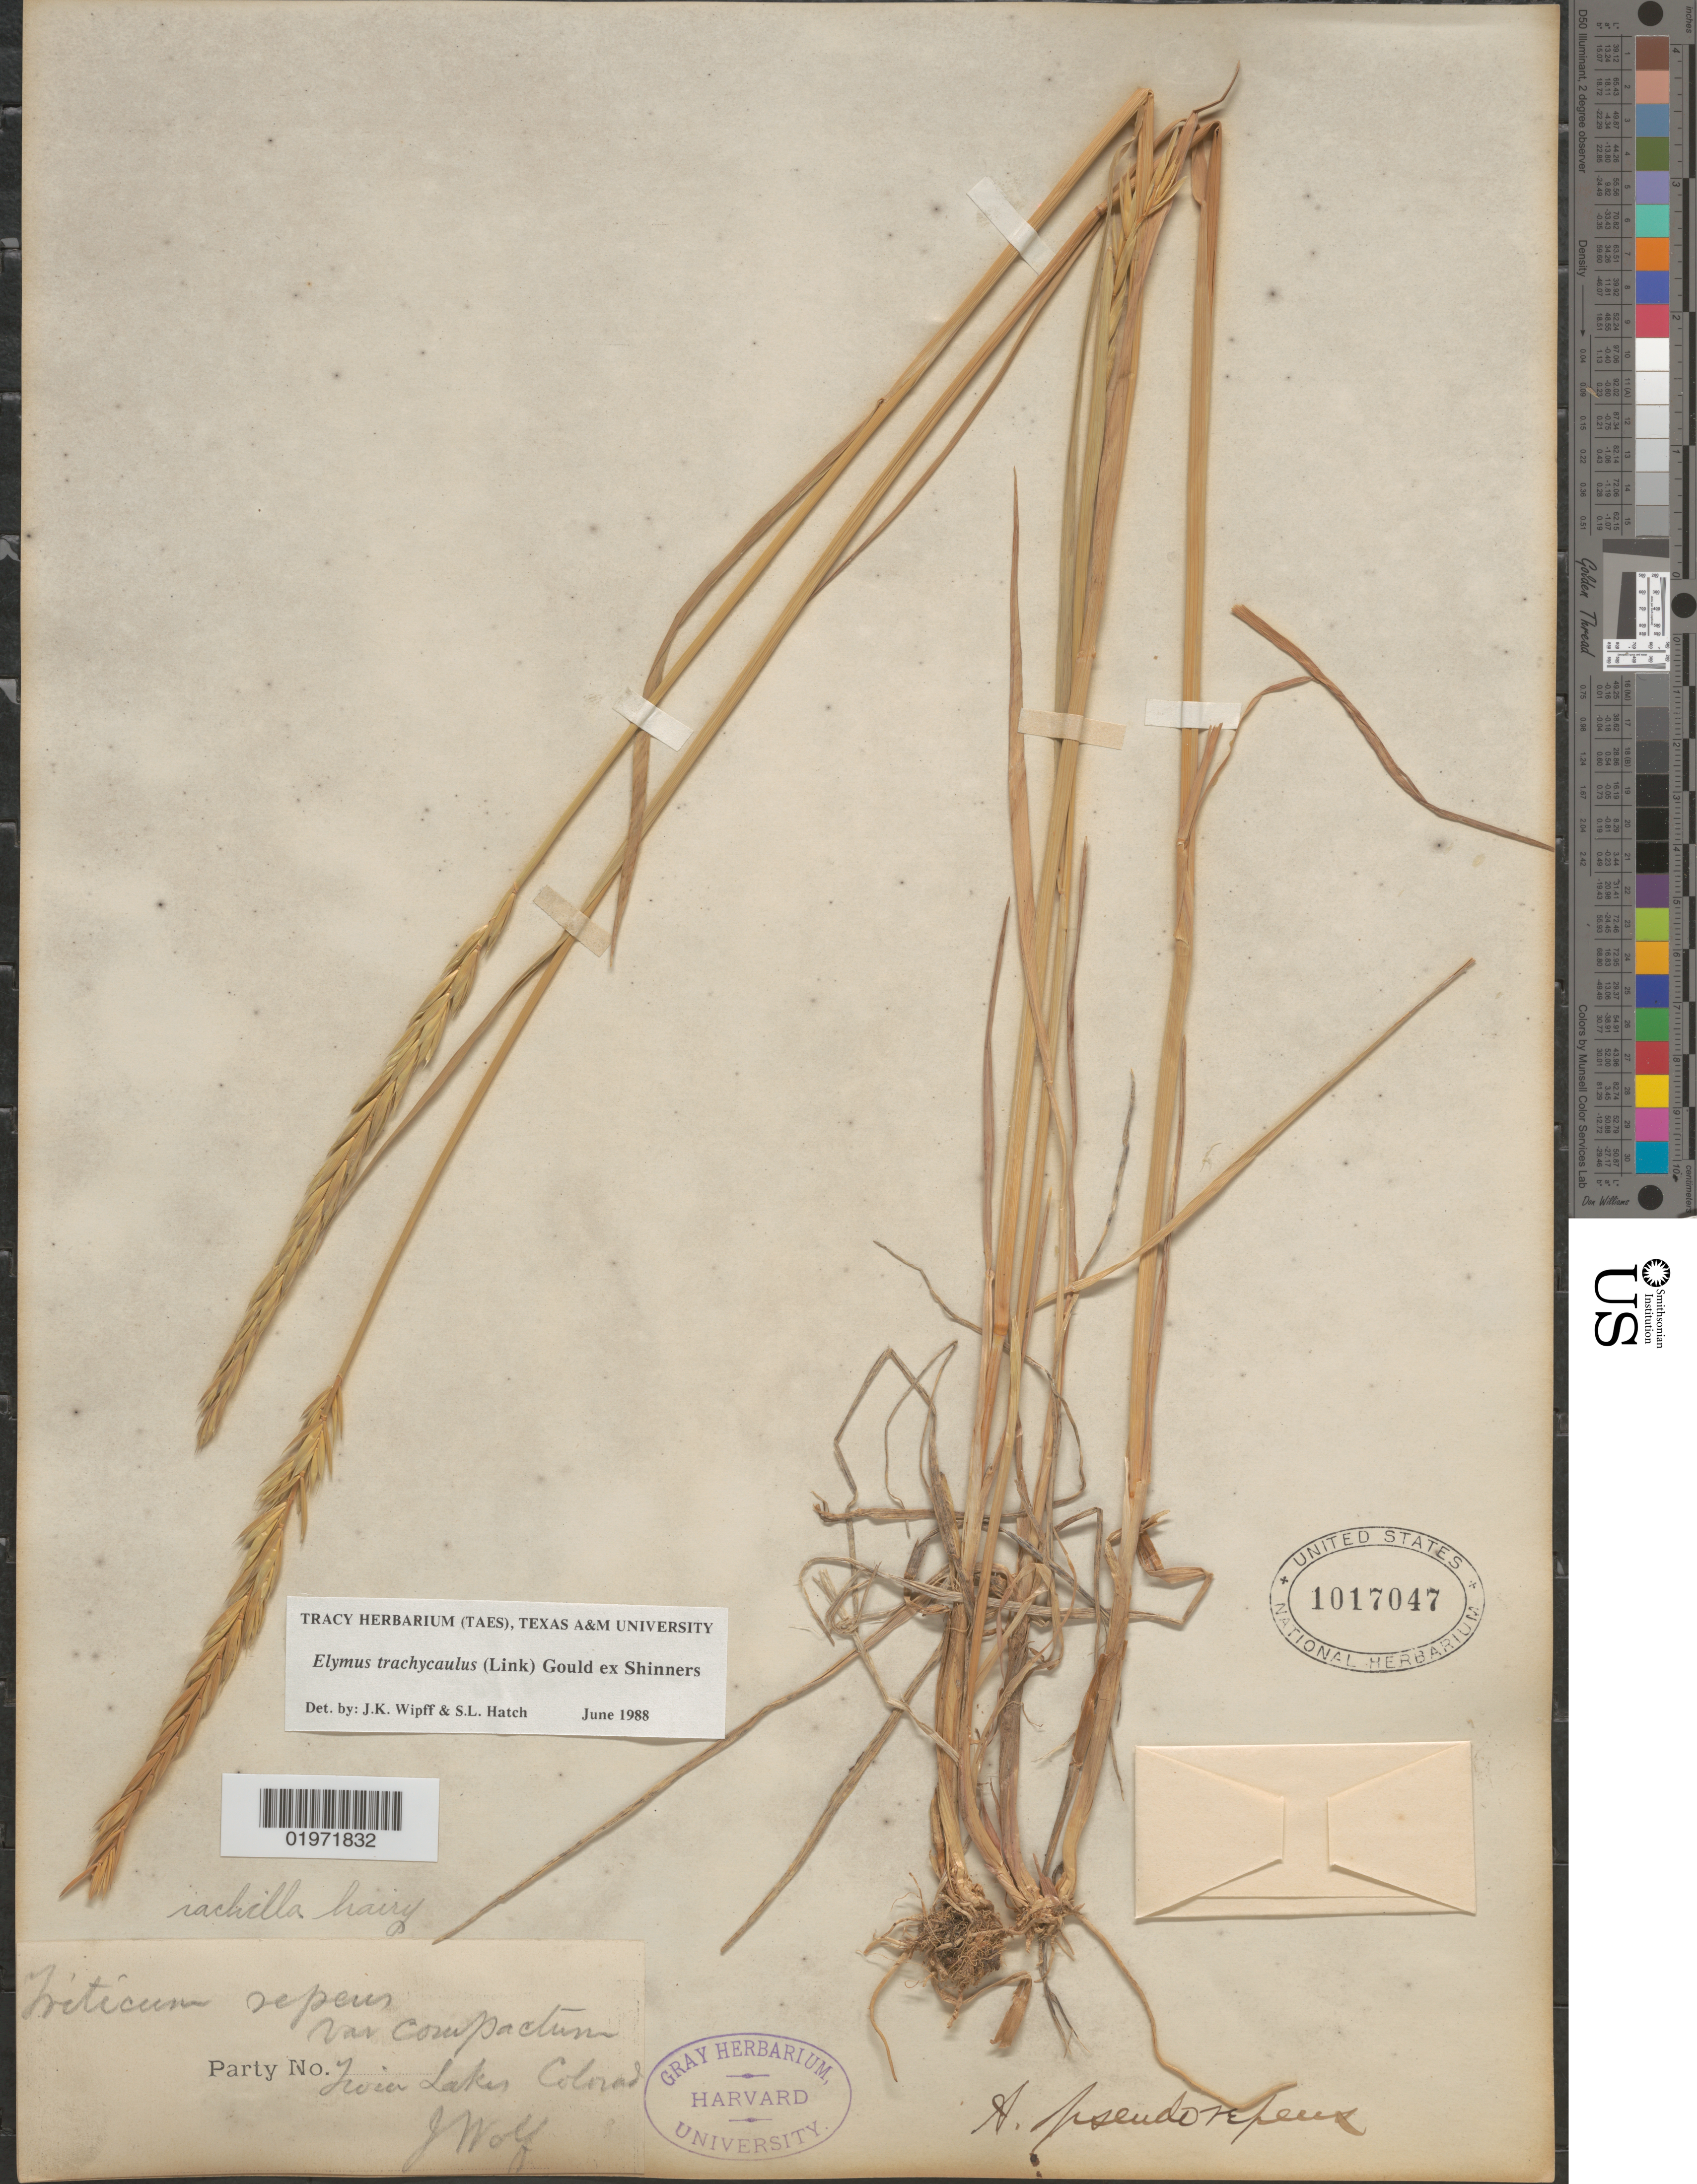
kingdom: Plantae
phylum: Tracheophyta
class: Liliopsida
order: Poales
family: Poaceae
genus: Elymus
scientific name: Elymus trachycaulus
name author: (Link) Gould ex Shinners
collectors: J. Wolf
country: United States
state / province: Colorado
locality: Twin Lakes.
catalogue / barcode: US 1017047